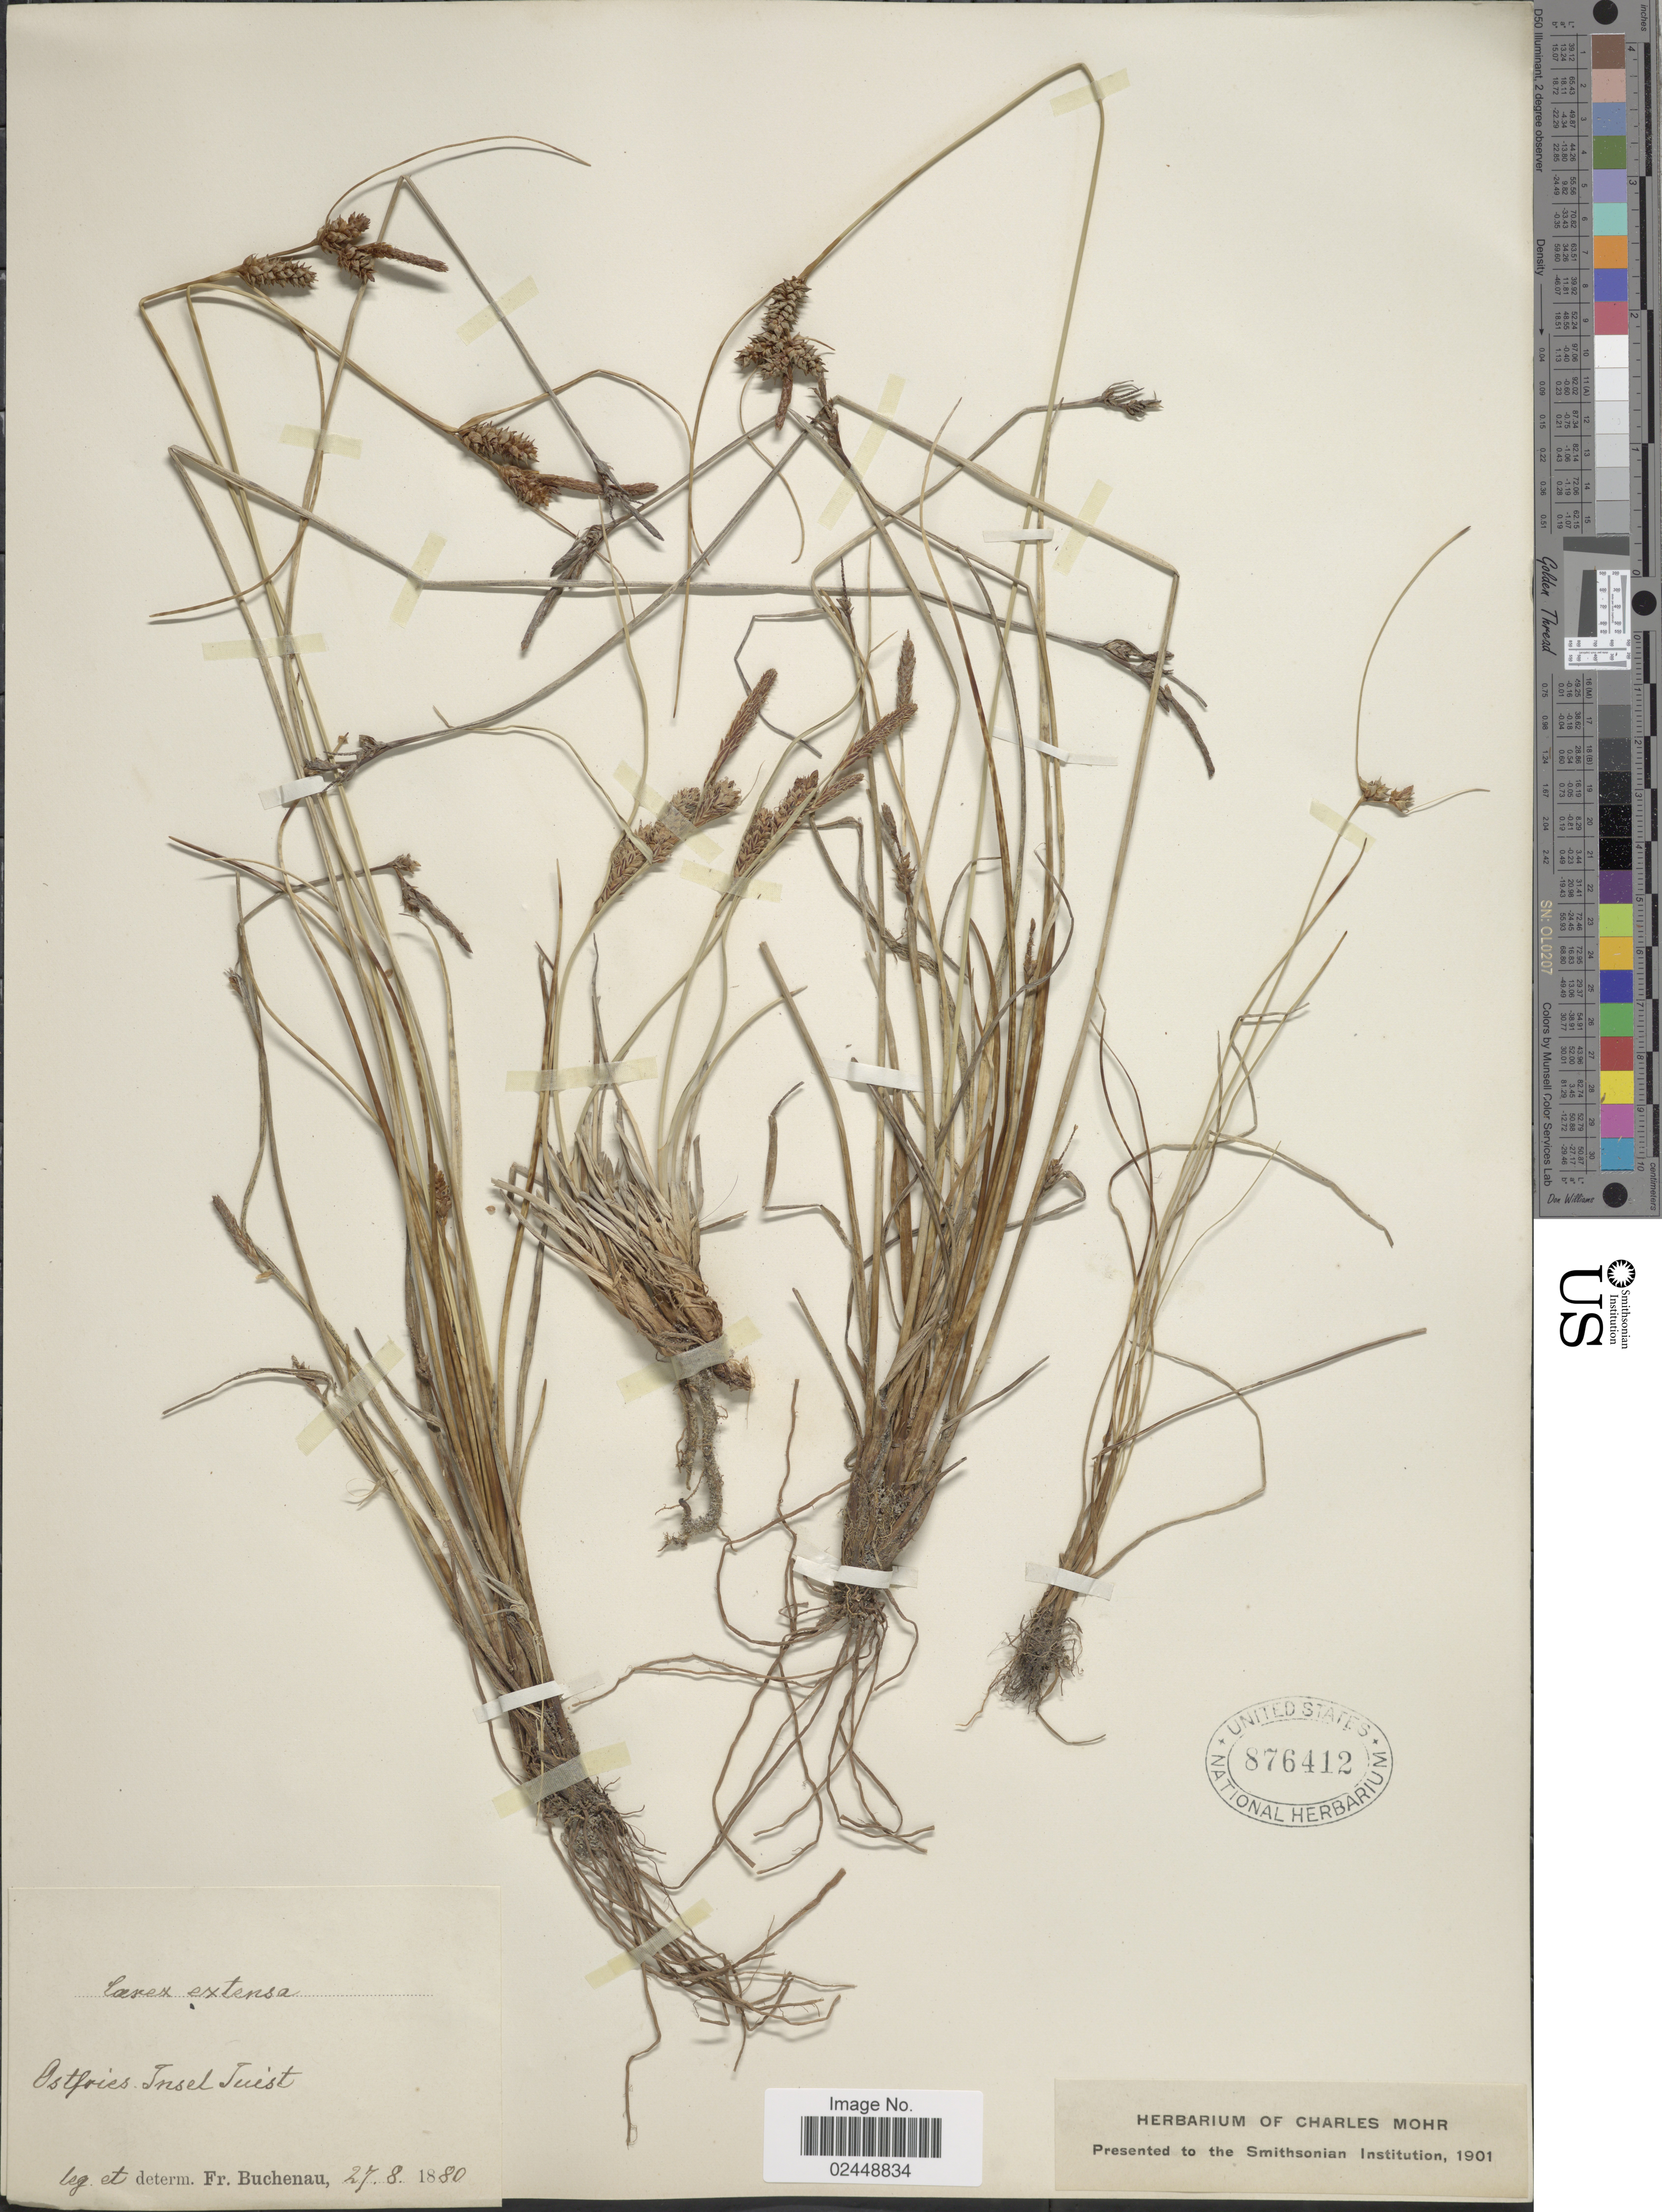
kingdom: Plantae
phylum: Tracheophyta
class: Liliopsida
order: Poales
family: Cyperaceae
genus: Carex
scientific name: Carex extensa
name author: Gooden.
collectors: F. Buchenau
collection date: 1880-08-27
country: Germany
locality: Ostfries: Insel Iuist [interpreted]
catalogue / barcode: US 876412